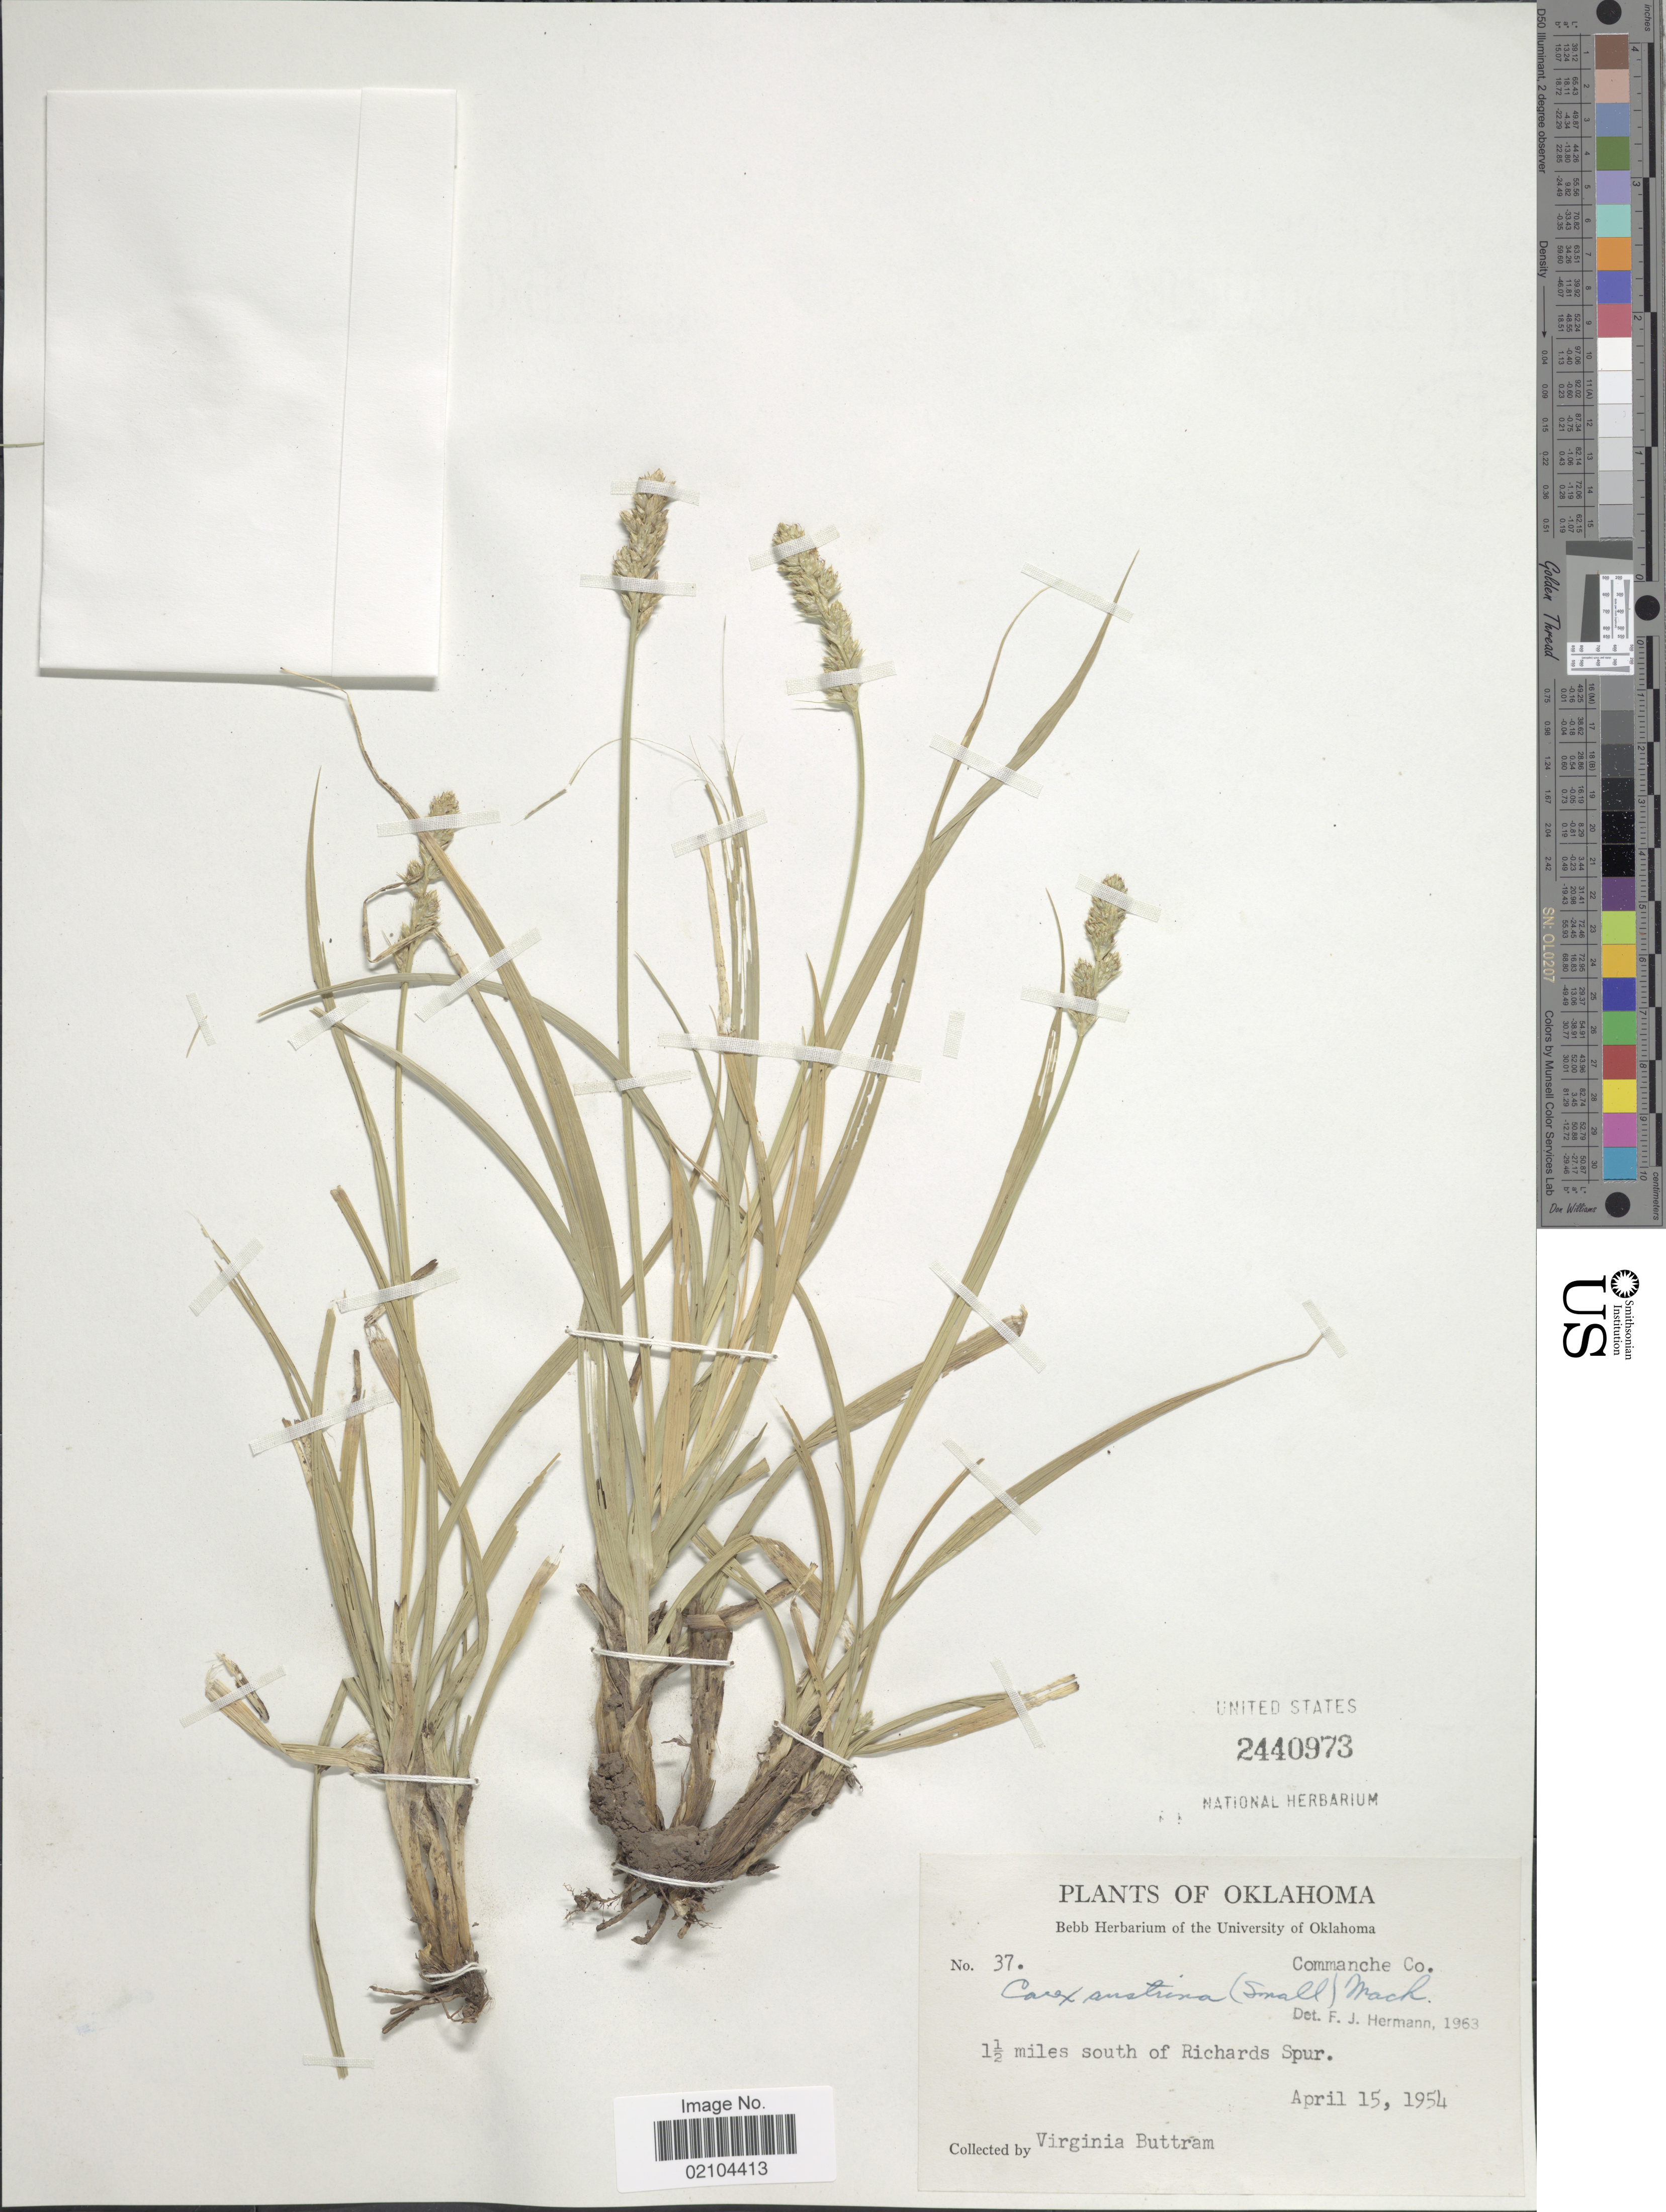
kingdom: Plantae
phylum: Tracheophyta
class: Liliopsida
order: Poales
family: Cyperaceae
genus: Carex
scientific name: Carex austrina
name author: Mack.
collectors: V. Buttram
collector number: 37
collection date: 1954-04-15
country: United States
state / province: Oklahoma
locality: Commanche Co., 1 1/2 miles south of Richards Spur.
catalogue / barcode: US 2440973